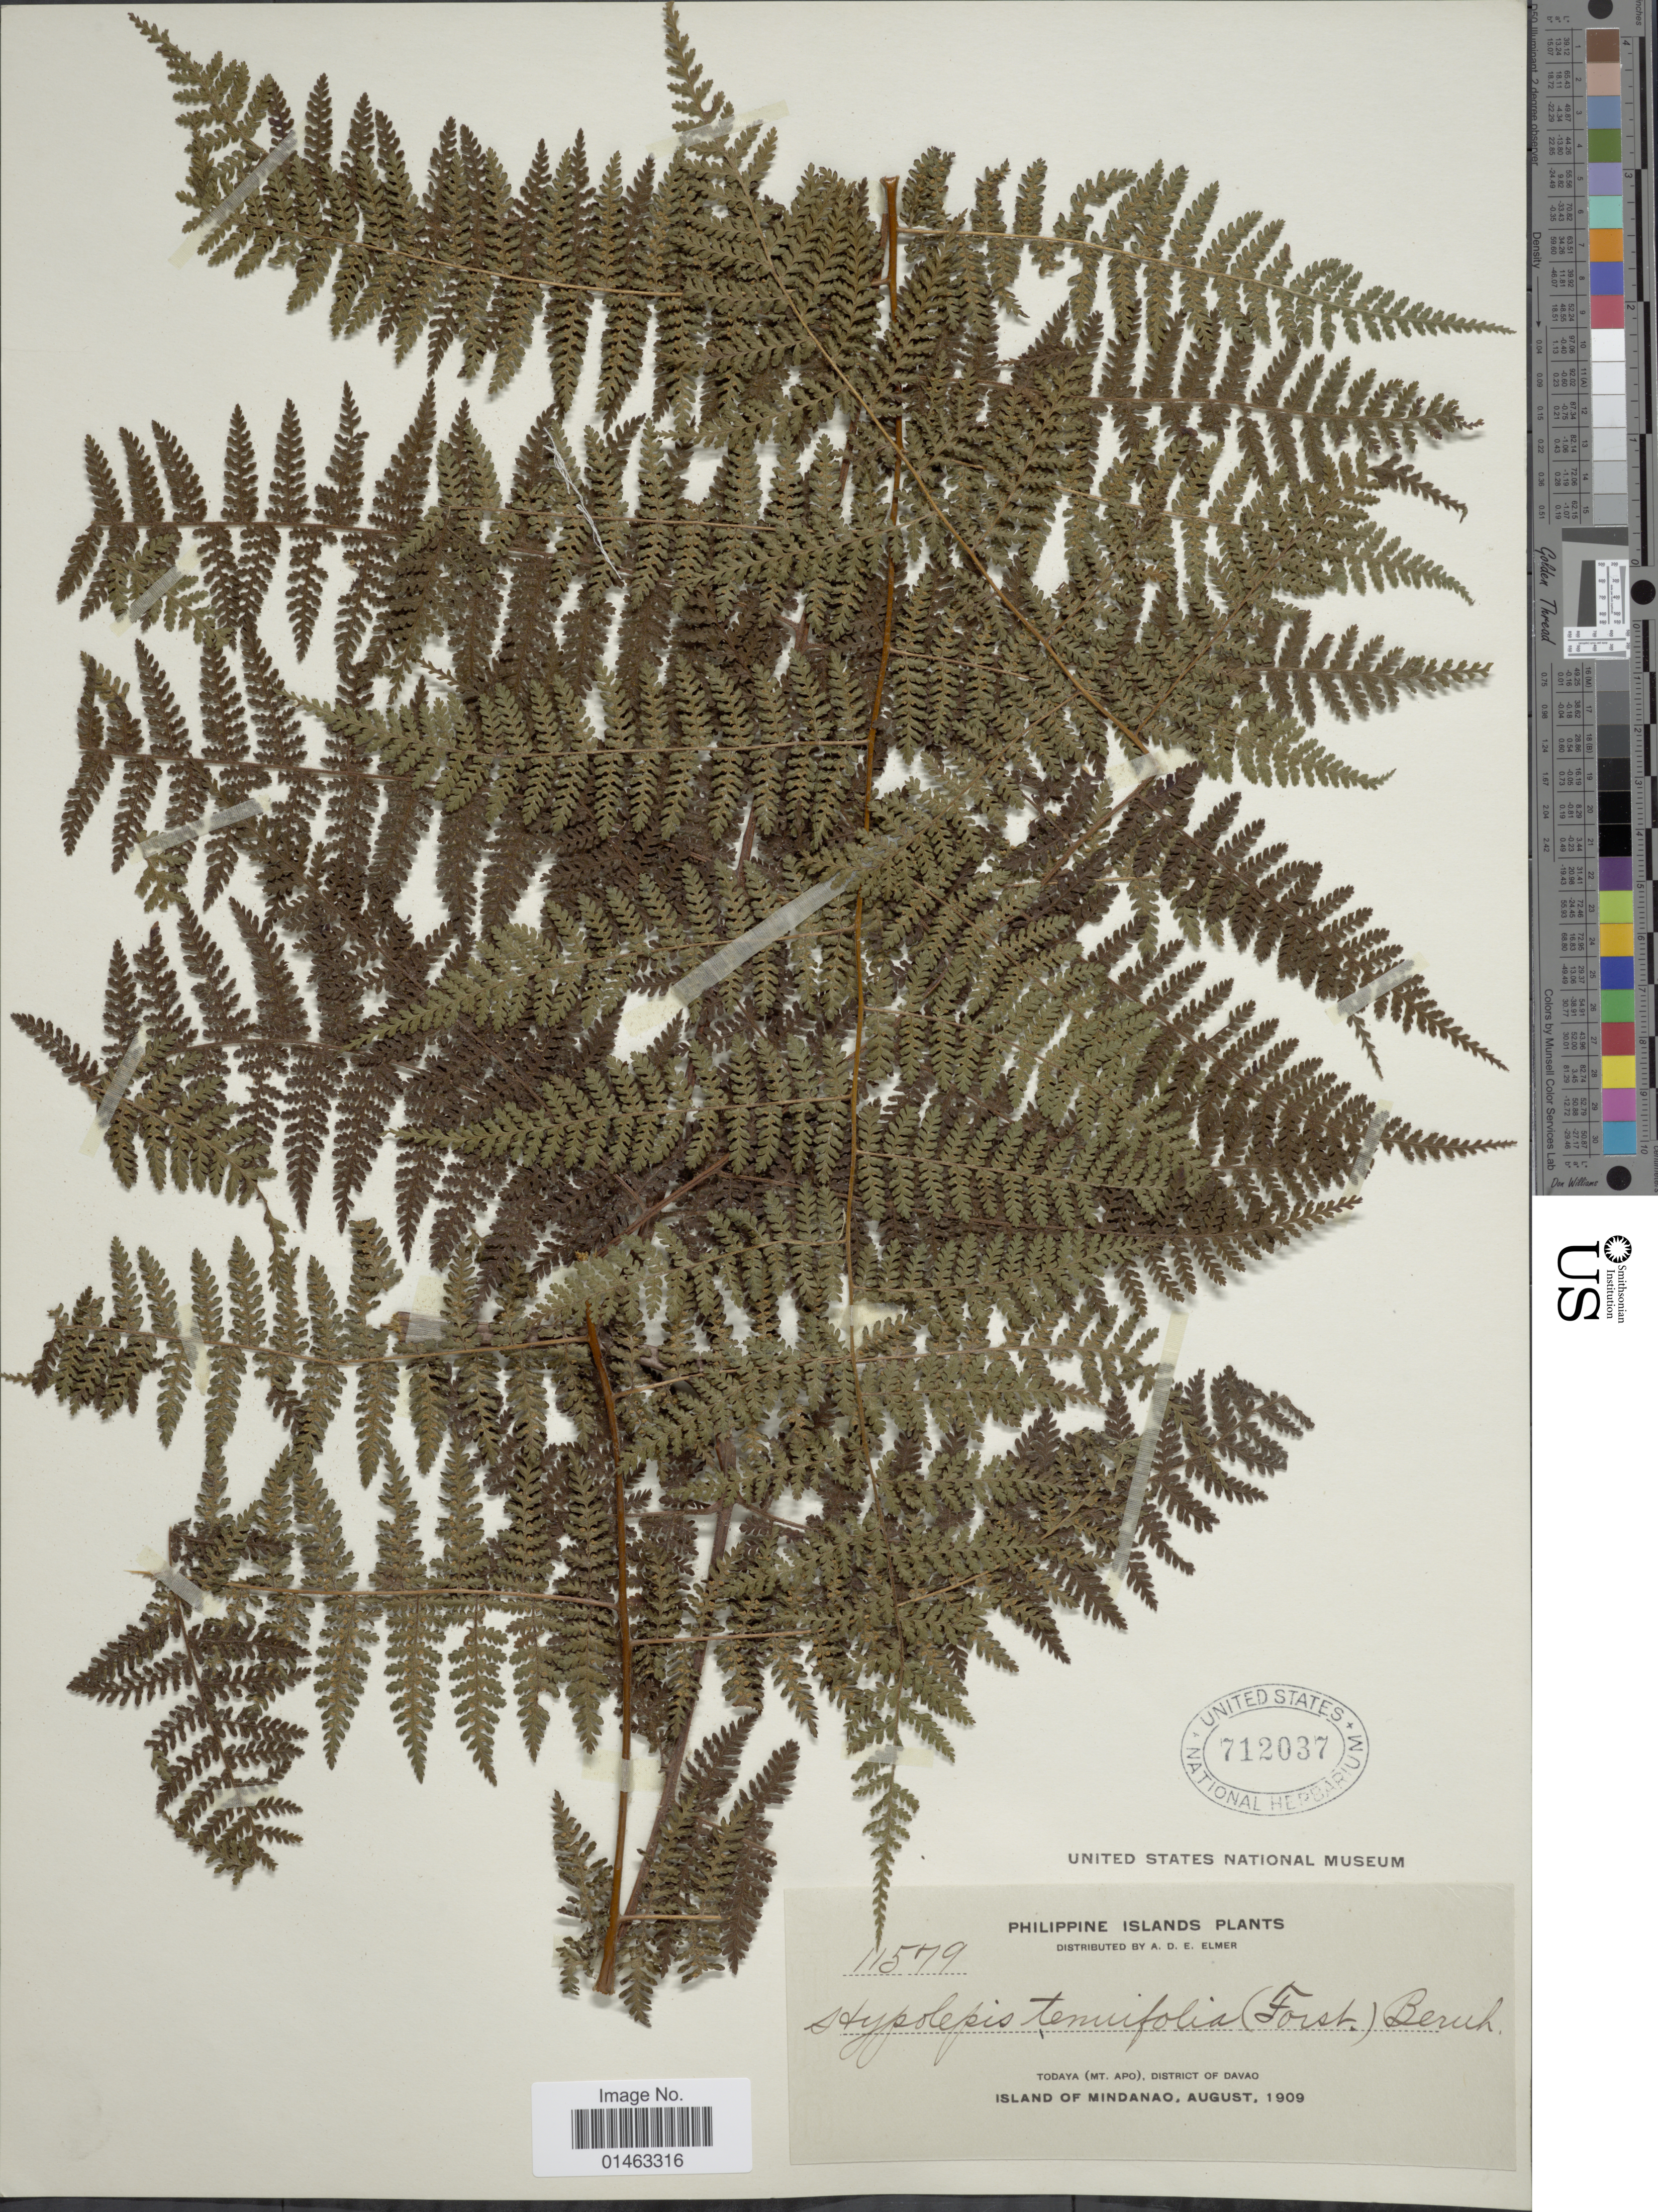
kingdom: Plantae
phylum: Tracheophyta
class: Polypodiopsida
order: Polypodiales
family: Dennstaedtiaceae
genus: Hypolepis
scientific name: Hypolepis tenuifolia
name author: (G. Forst.) Bernh.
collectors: A. D. E. Elmer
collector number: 11579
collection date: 1909-08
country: Philippines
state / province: Davao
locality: Todaya (Mt. Apo), District of Davao. Island of Mindanao.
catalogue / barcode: US 712037